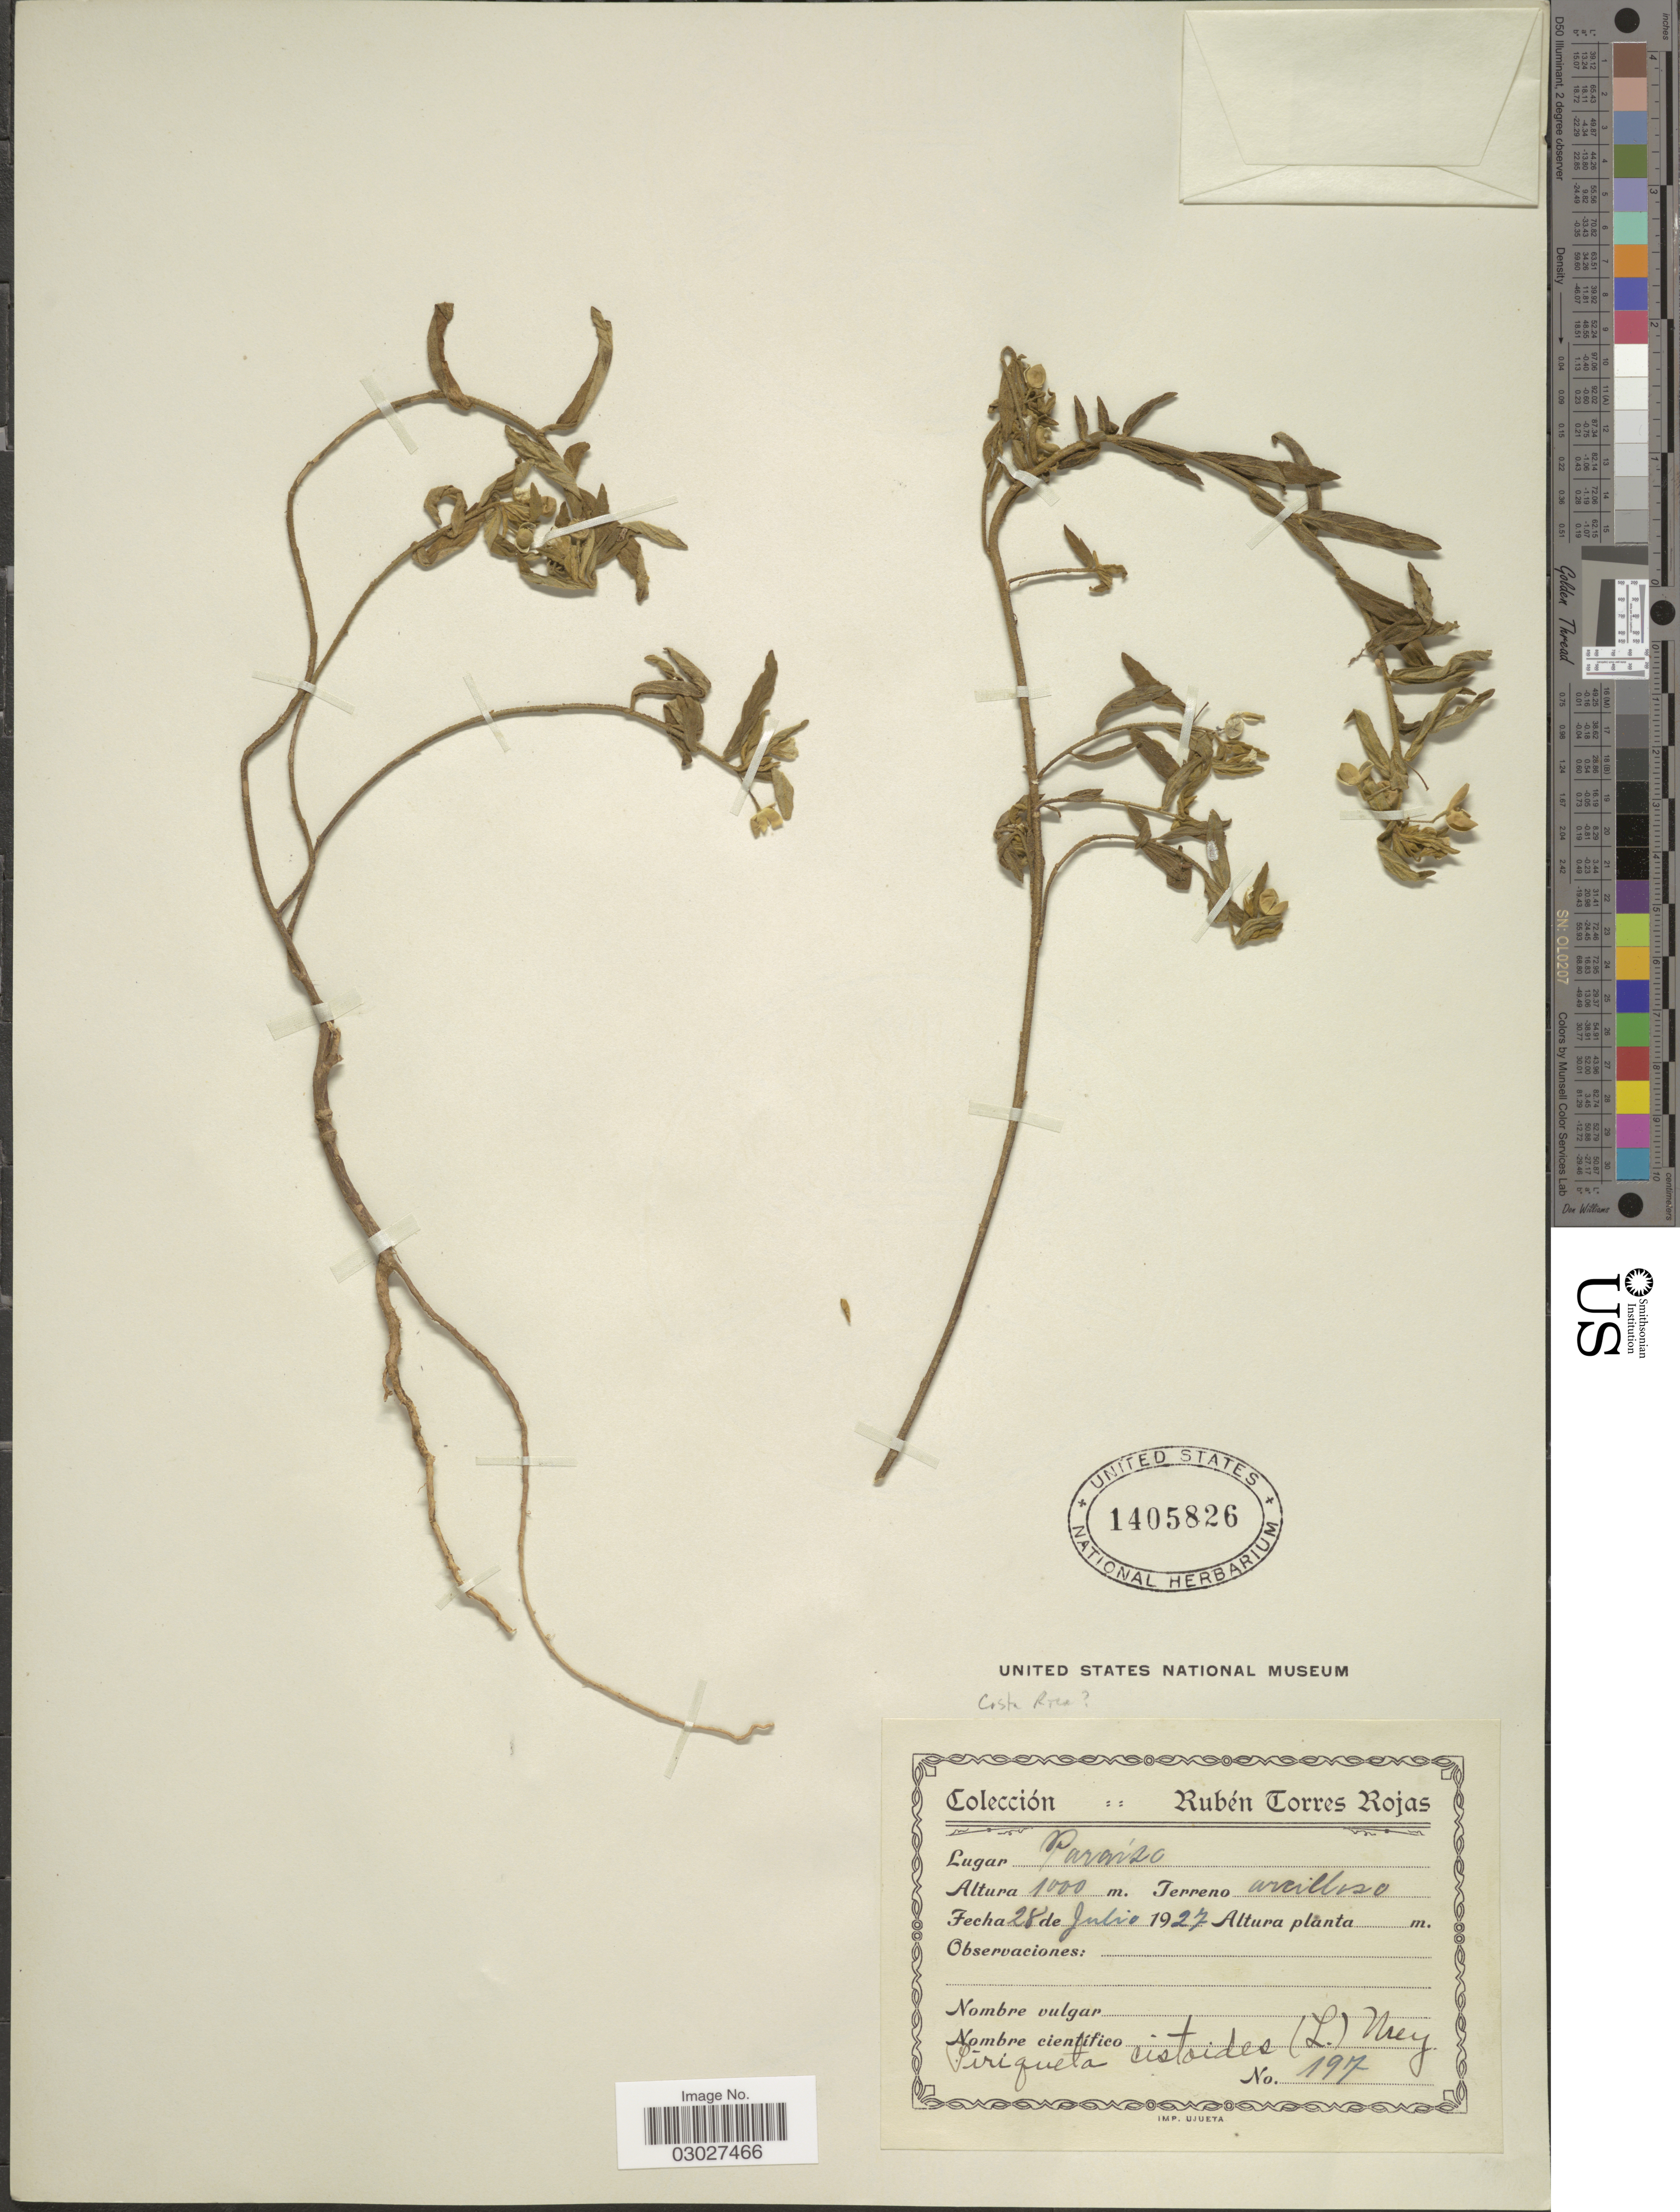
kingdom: Plantae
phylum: Tracheophyta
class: Magnoliopsida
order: Malpighiales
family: Turneraceae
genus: Piriqueta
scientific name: Piriqueta cistoides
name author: (L.) Griseb.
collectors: R. Torres Rojas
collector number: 197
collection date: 1927-06-28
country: Honduras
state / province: El Paraíso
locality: Paraiso.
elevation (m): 1000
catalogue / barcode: US 1405826